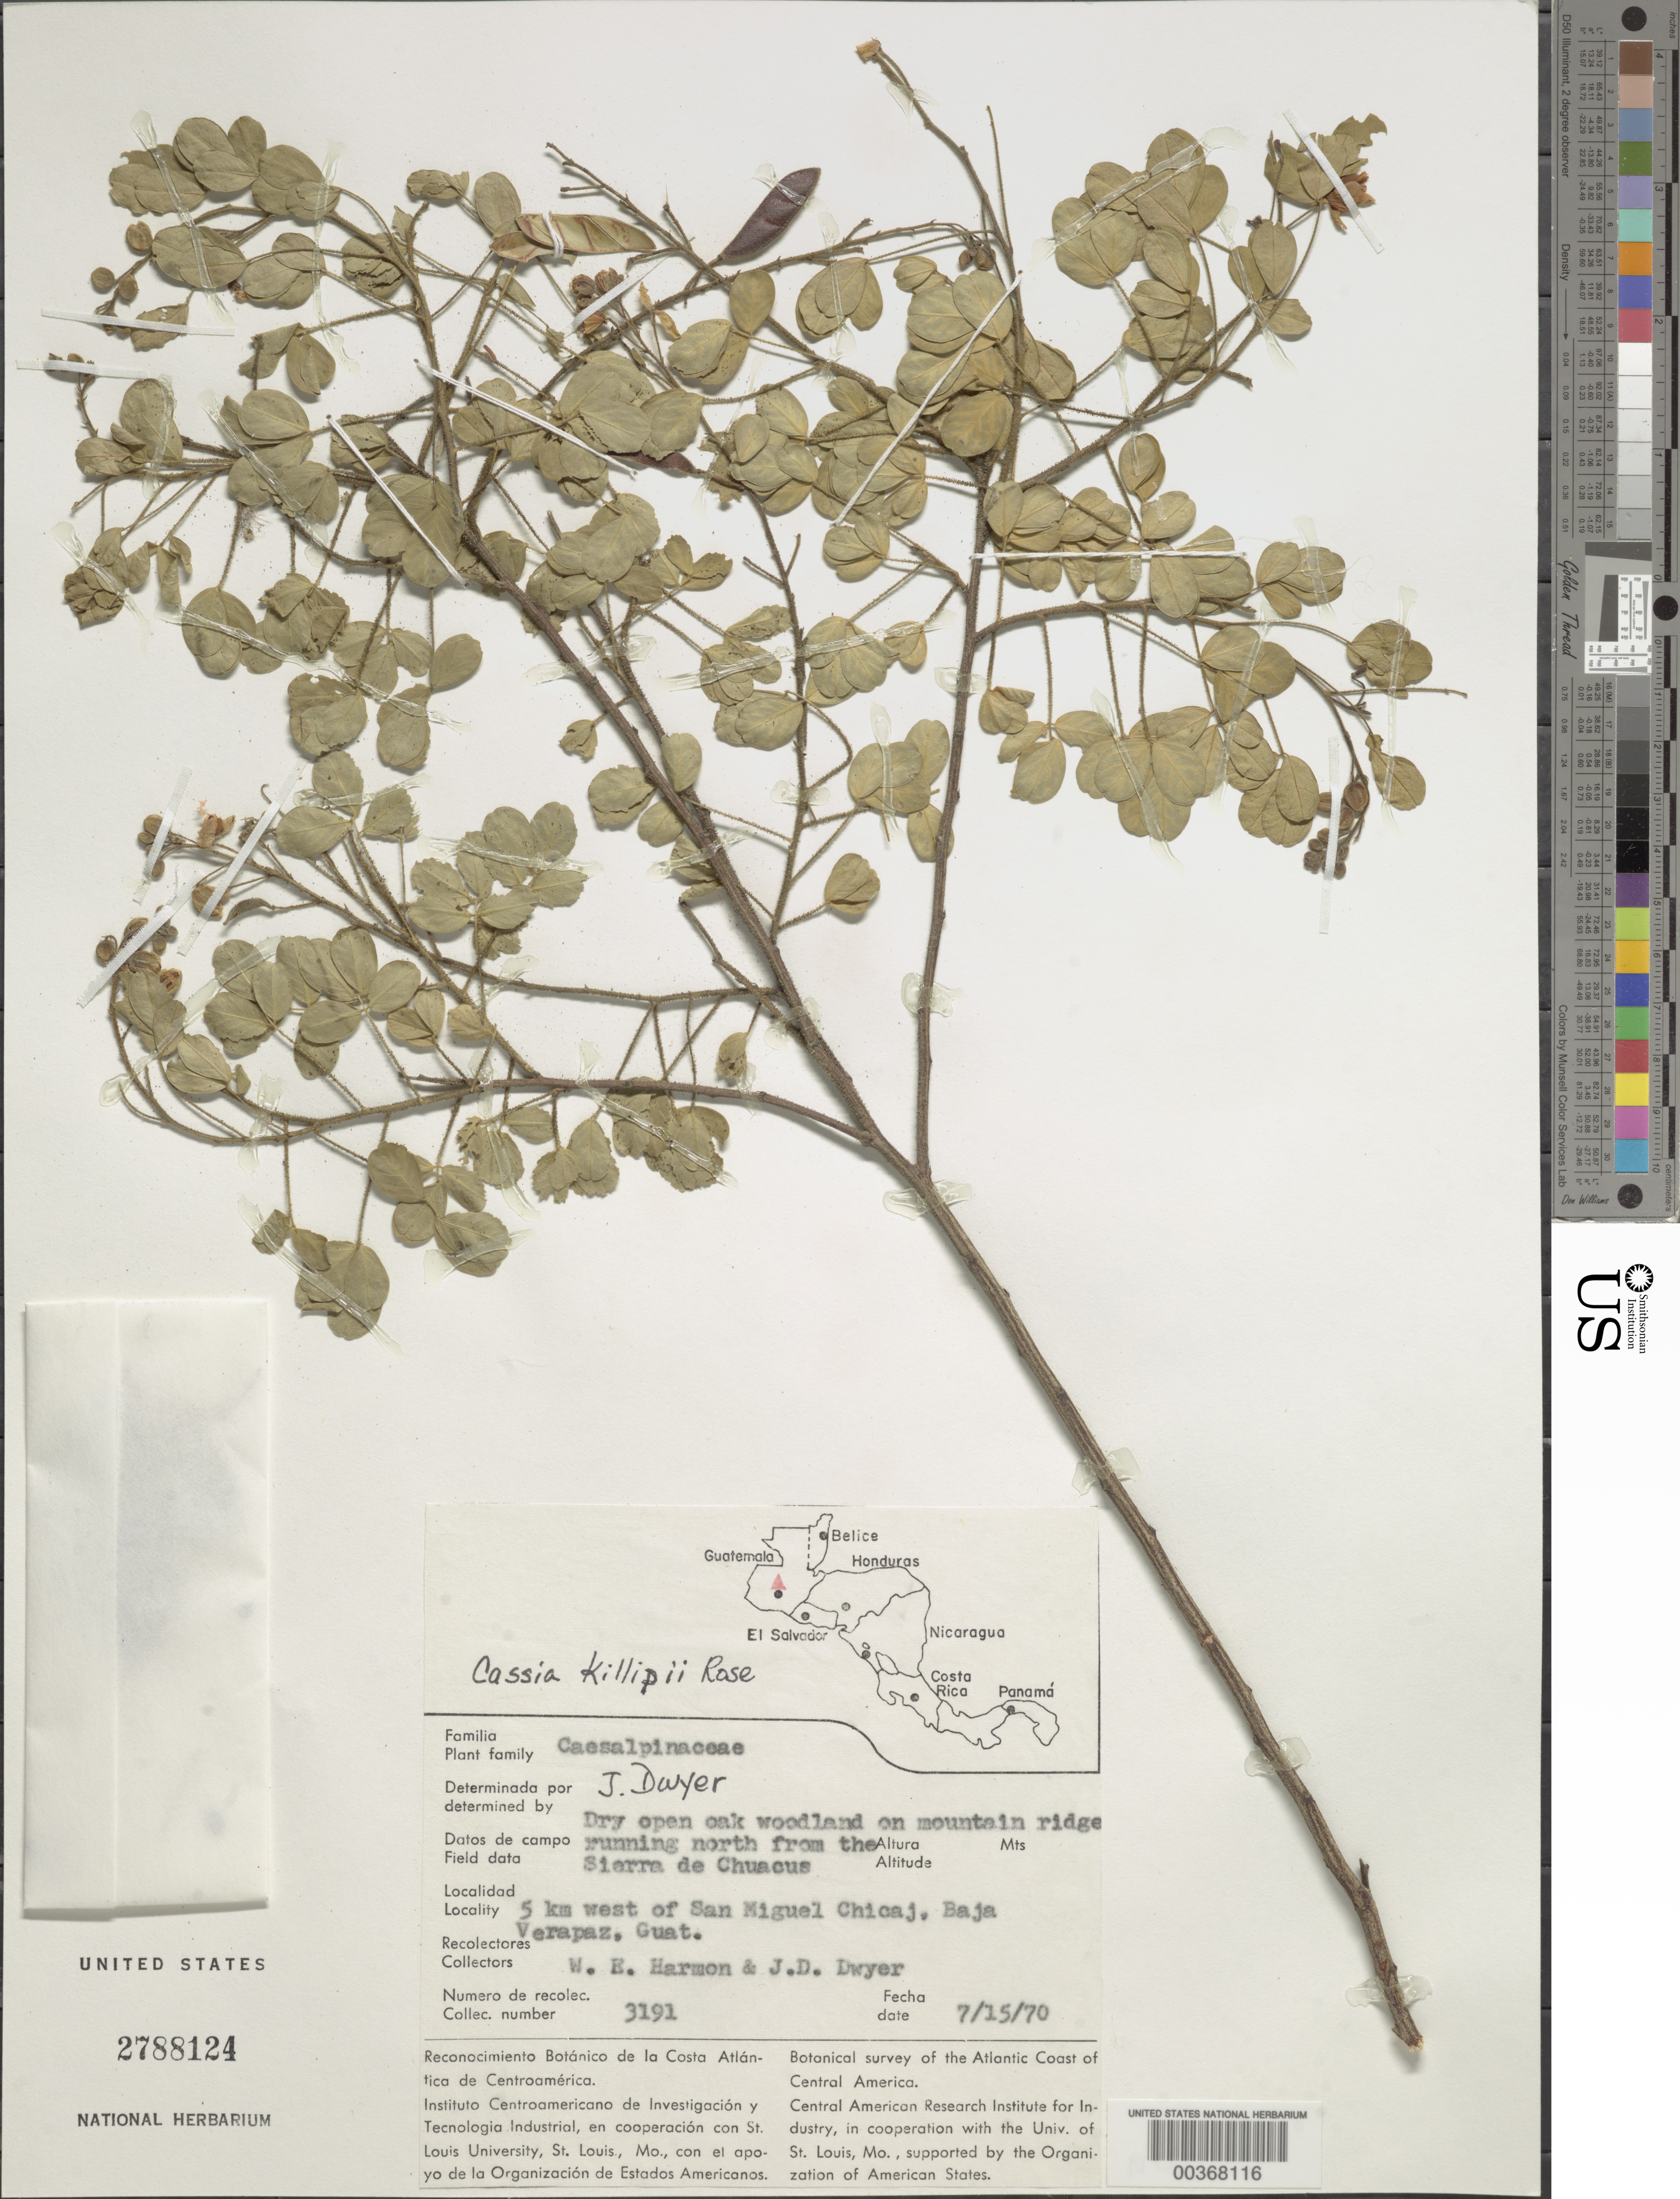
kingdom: Plantae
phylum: Tracheophyta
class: Magnoliopsida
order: Fabales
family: Fabaceae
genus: Chamaecrista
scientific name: Chamaecrista zygophylloides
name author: (Taub.) H.S. Irwin & Barneby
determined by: Souza, A. O.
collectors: W. E. Harmon & J. D. Dwyer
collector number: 3191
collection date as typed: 15 Jul 1970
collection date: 1970-07-15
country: Guatemala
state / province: Baja Verapaz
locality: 5 km W of San Miguel chicaj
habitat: Dry open oak woodland on mountain ridge running n from the sierra de chuacus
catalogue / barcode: US 2788124